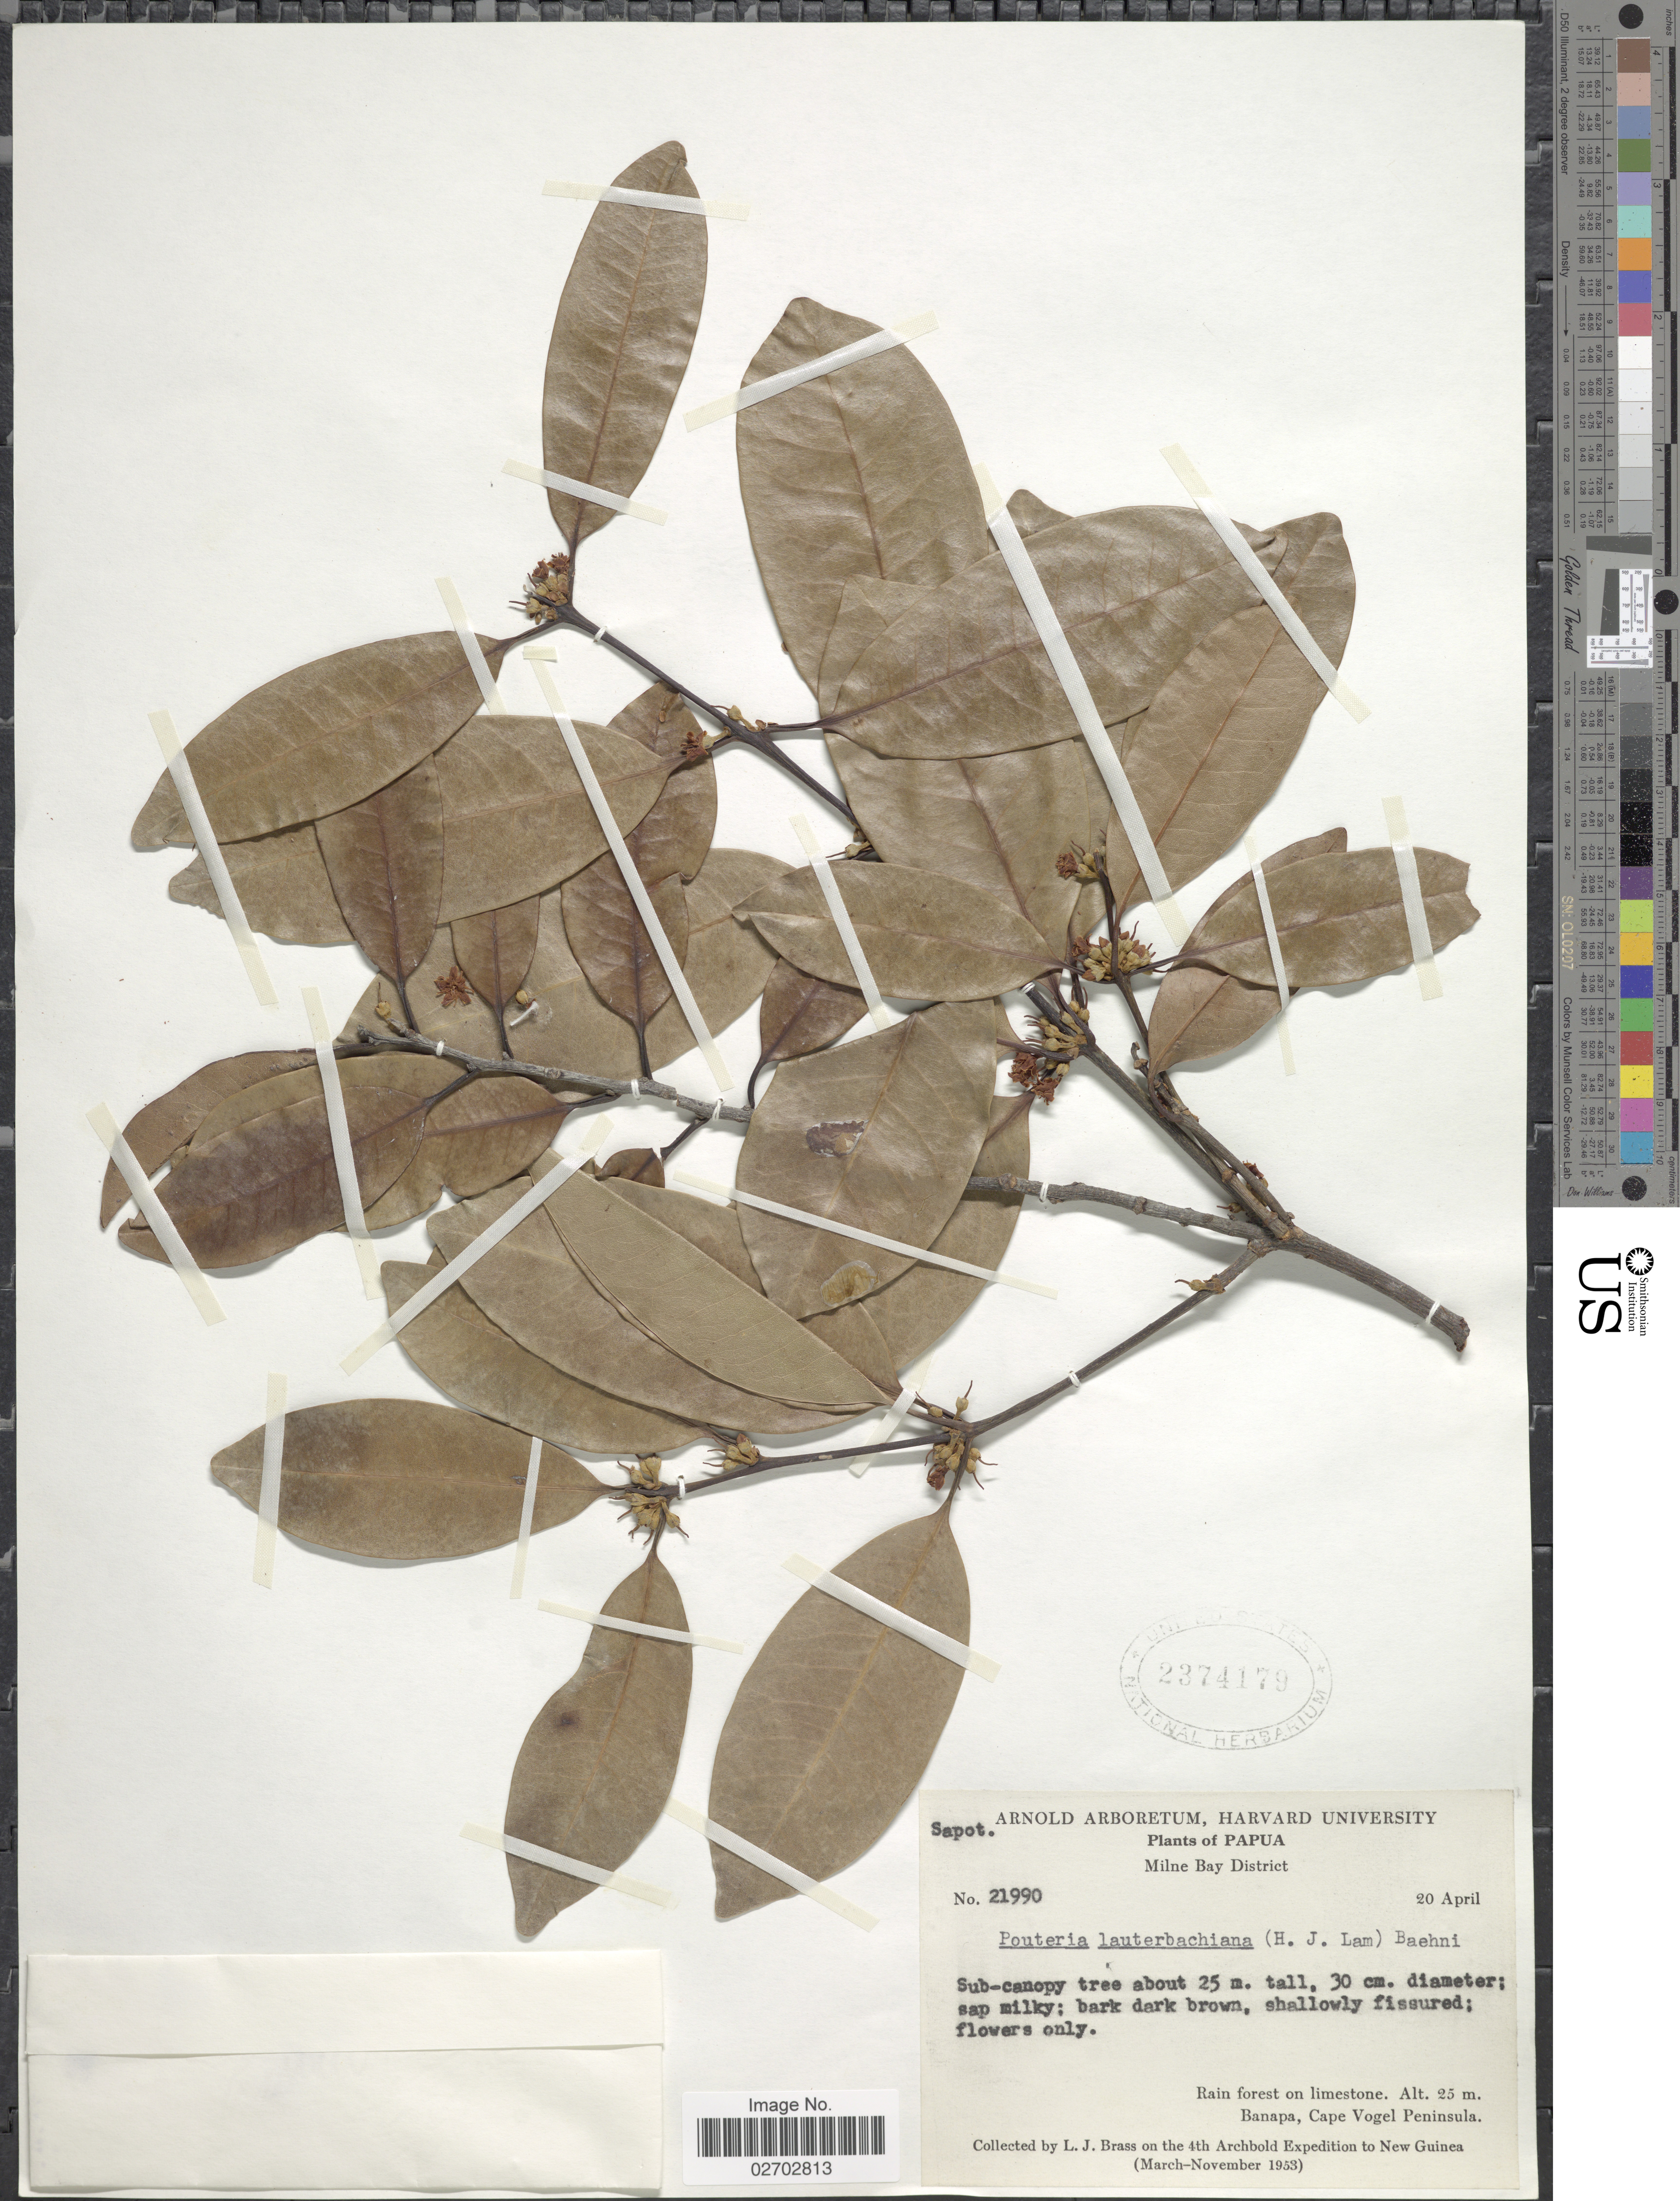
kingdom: Plantae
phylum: Tracheophyta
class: Magnoliopsida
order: Ericales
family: Sapotaceae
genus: Pouteria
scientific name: Pouteria lauterbachiana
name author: (H.J. Lam) Baehni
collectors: L. J. Brass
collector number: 21990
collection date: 1953-04-20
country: Papua New Guinea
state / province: Milne Bay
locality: Papua. New Guinea. Banapa. Cape Vogel Peninsula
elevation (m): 25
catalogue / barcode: US 2374179